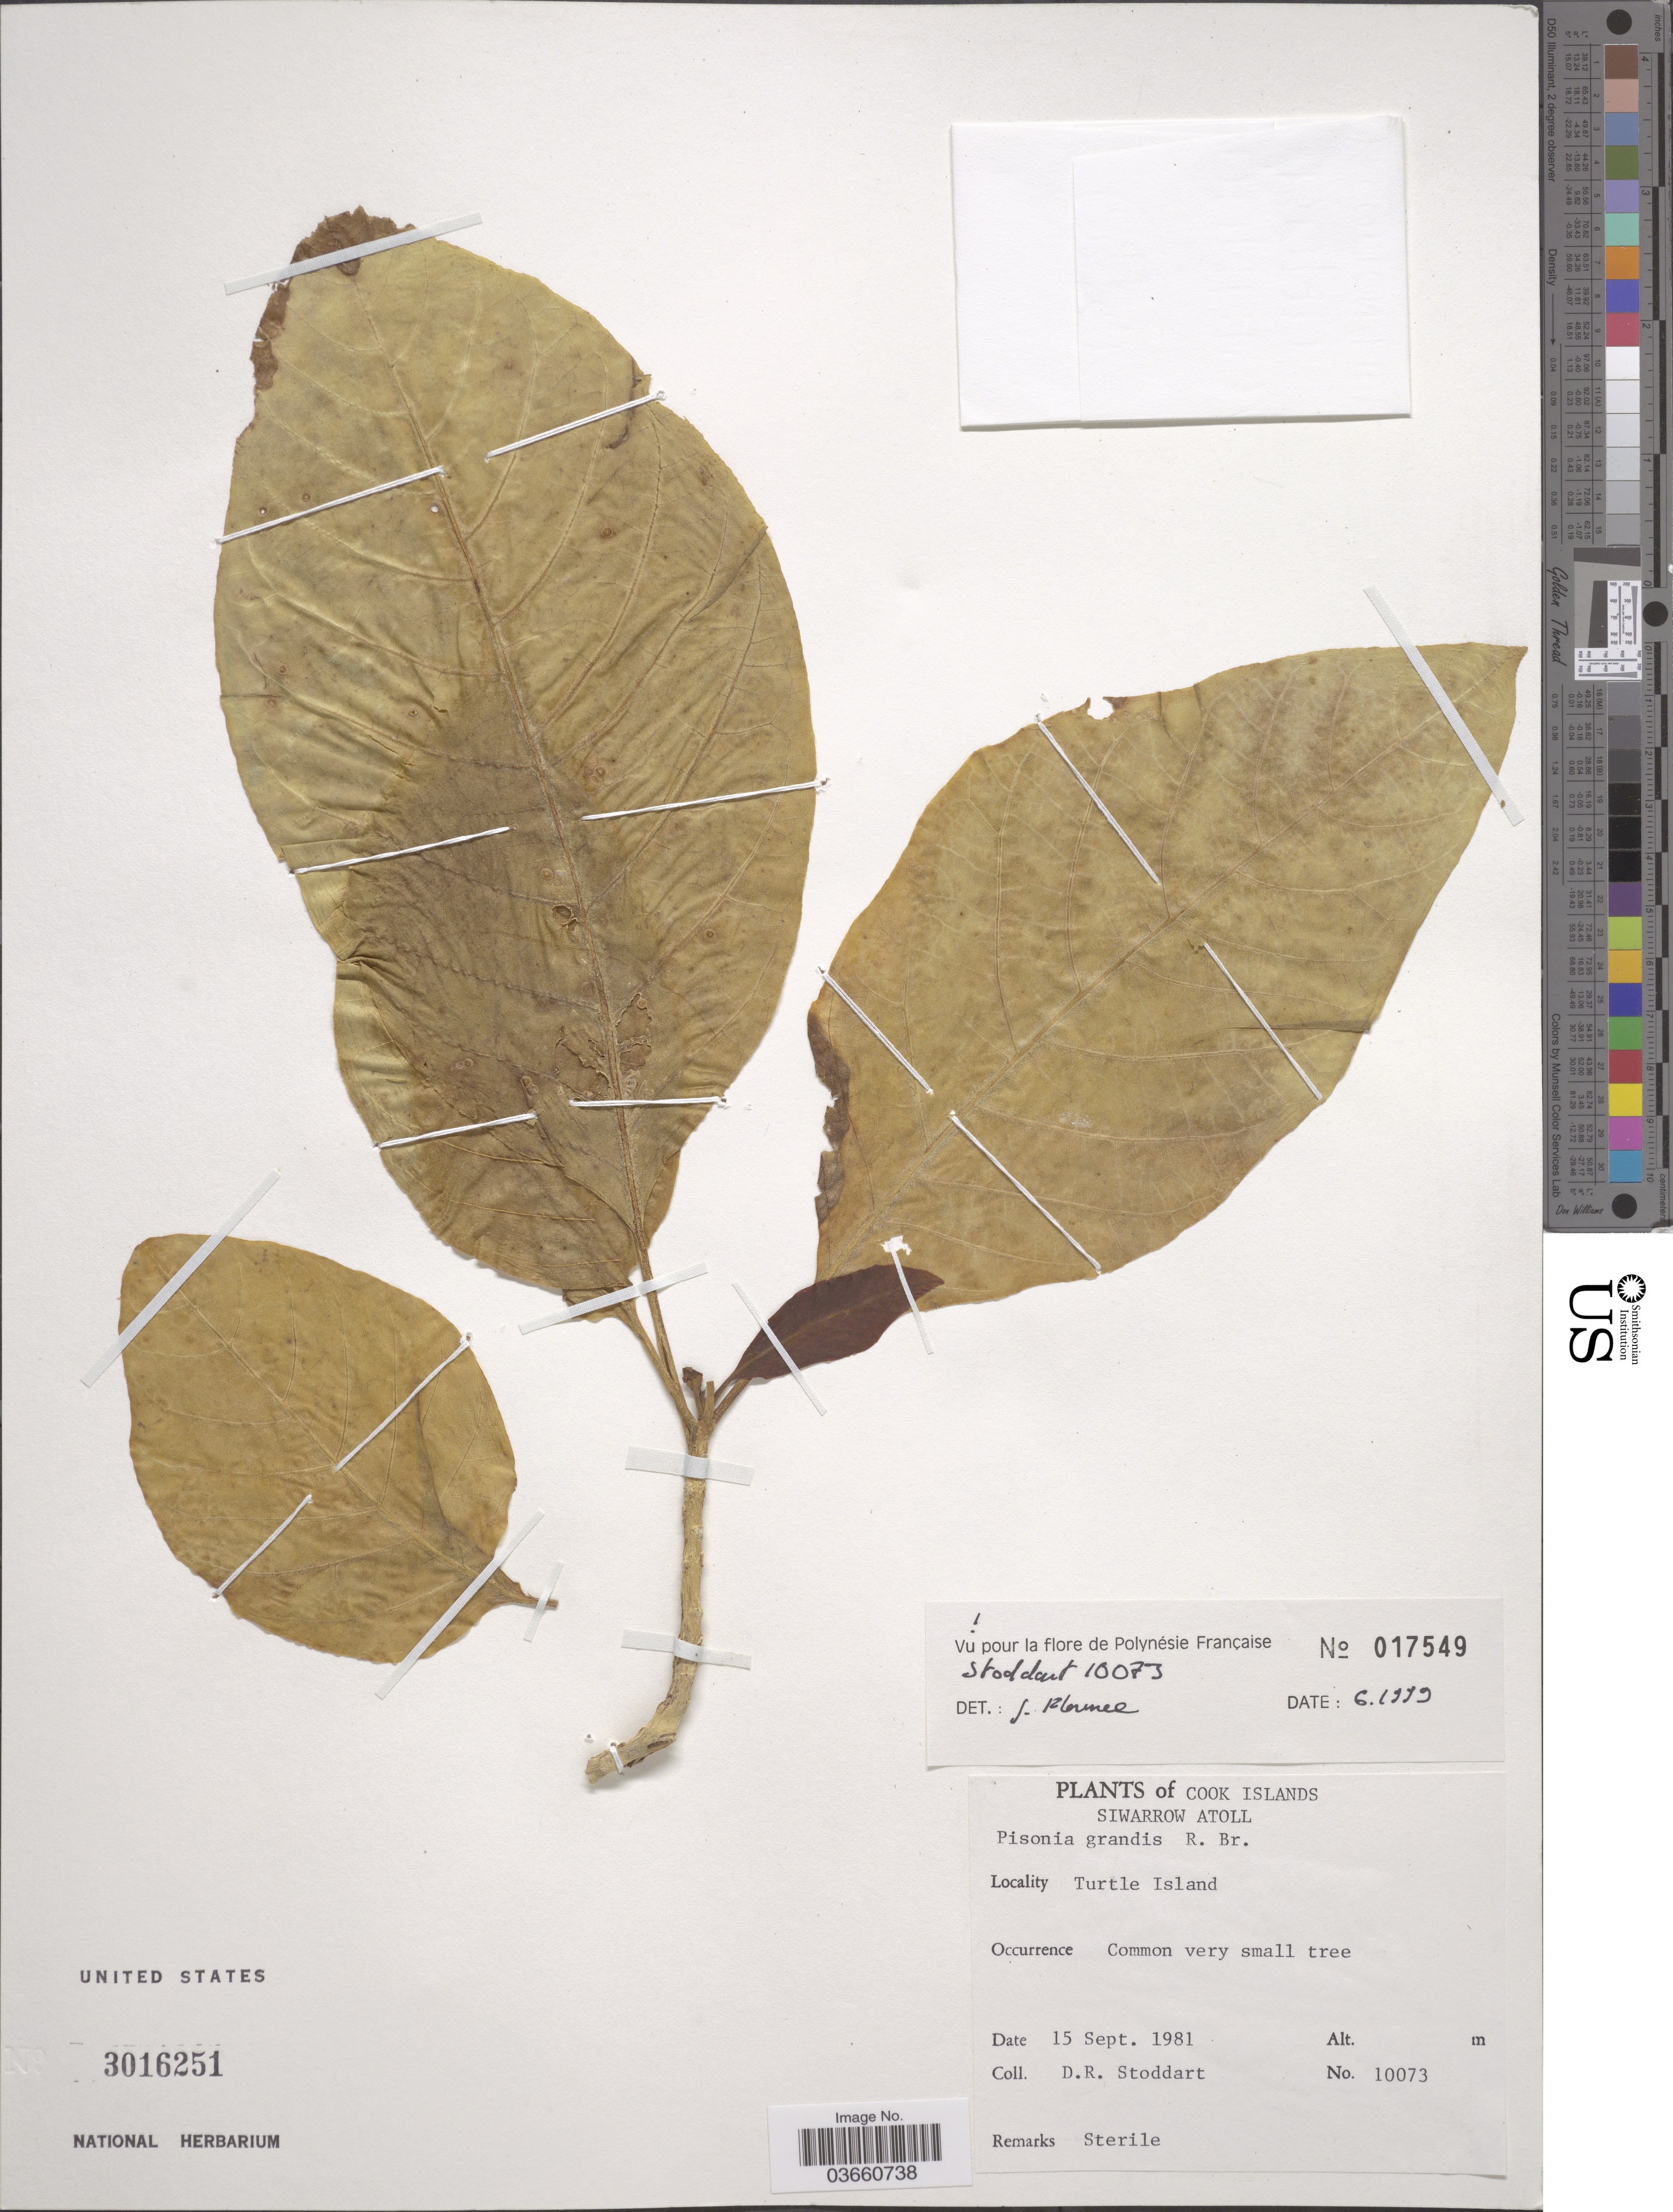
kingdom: Plantae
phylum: Tracheophyta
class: Magnoliopsida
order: Caryophyllales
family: Nyctaginaceae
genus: Pisonia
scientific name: Pisonia grandis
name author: R. Br.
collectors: D. R. Stoddart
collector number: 10073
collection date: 1981-09-15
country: Cook Islands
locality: Siwarrow Atoll. Turtle Island.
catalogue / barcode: US 3016251